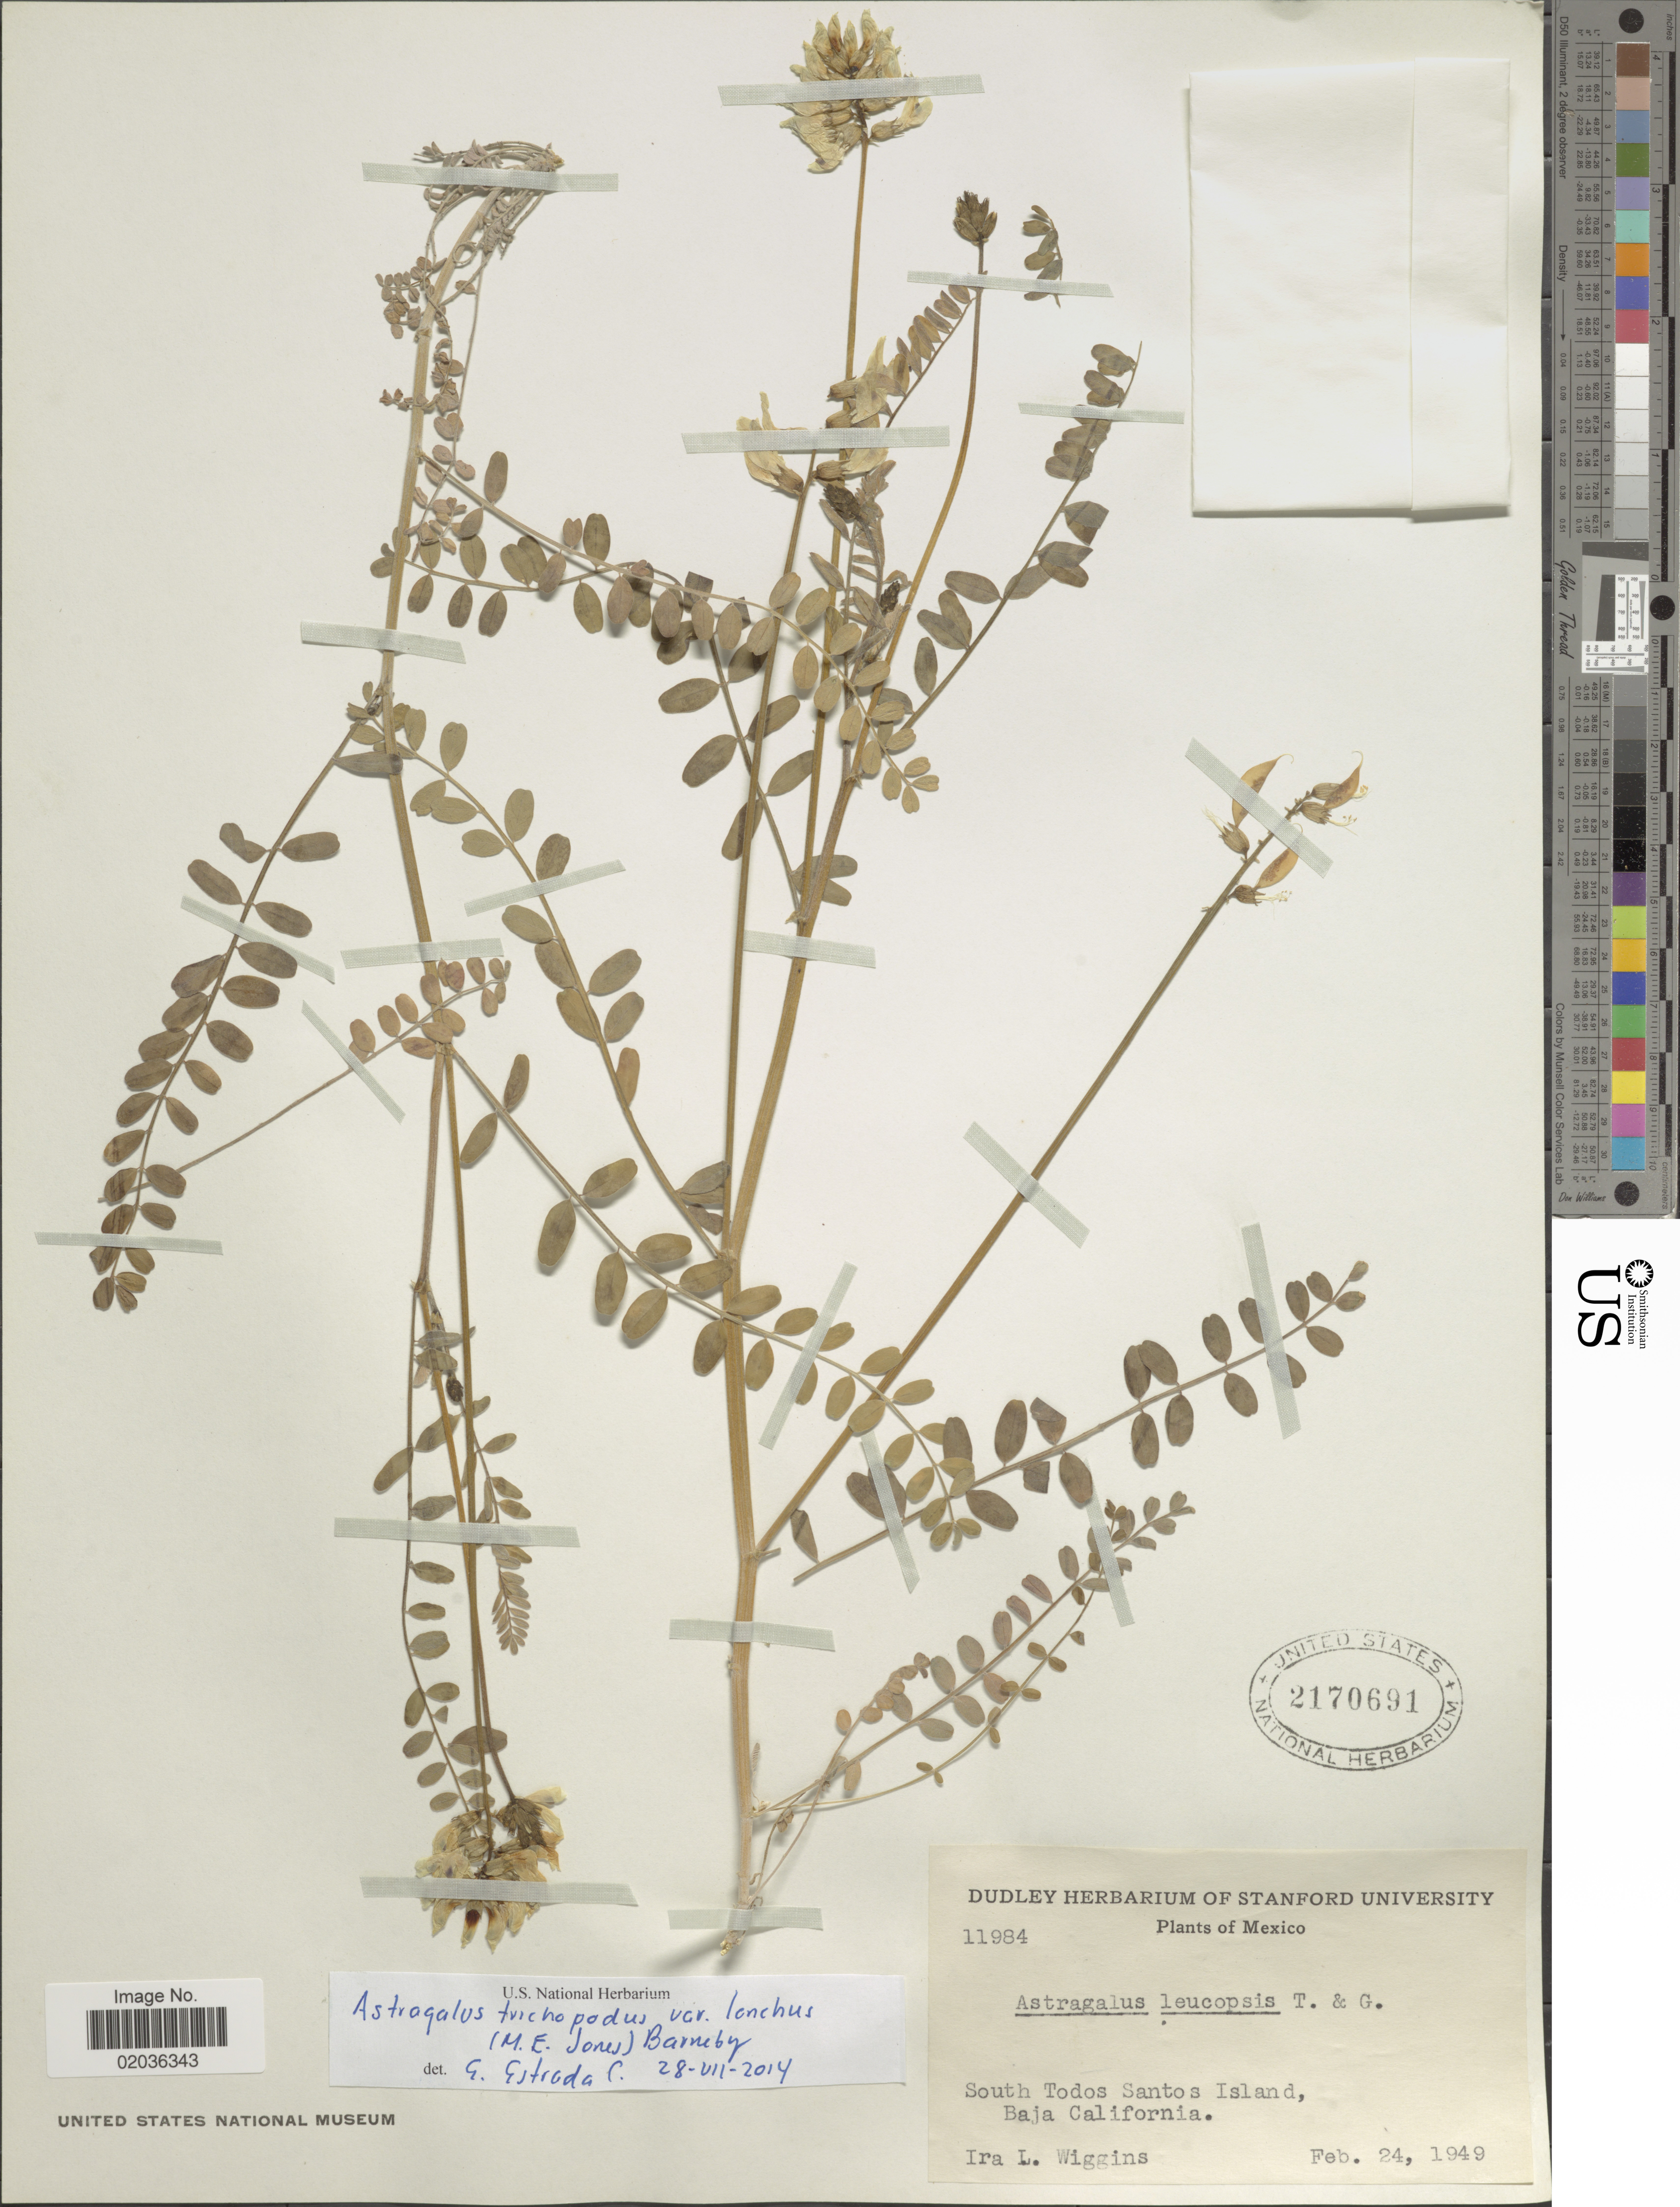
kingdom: Plantae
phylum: Tracheophyta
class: Magnoliopsida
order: Fabales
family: Fabaceae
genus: Astragalus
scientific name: Astragalus trichopodus var. lonchus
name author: (M.E. Jones) Barneby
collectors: I. L. Wiggins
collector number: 11984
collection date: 1949-02-24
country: Mexico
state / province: Baja California Norte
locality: South Todos Santos Island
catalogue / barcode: US 2170691